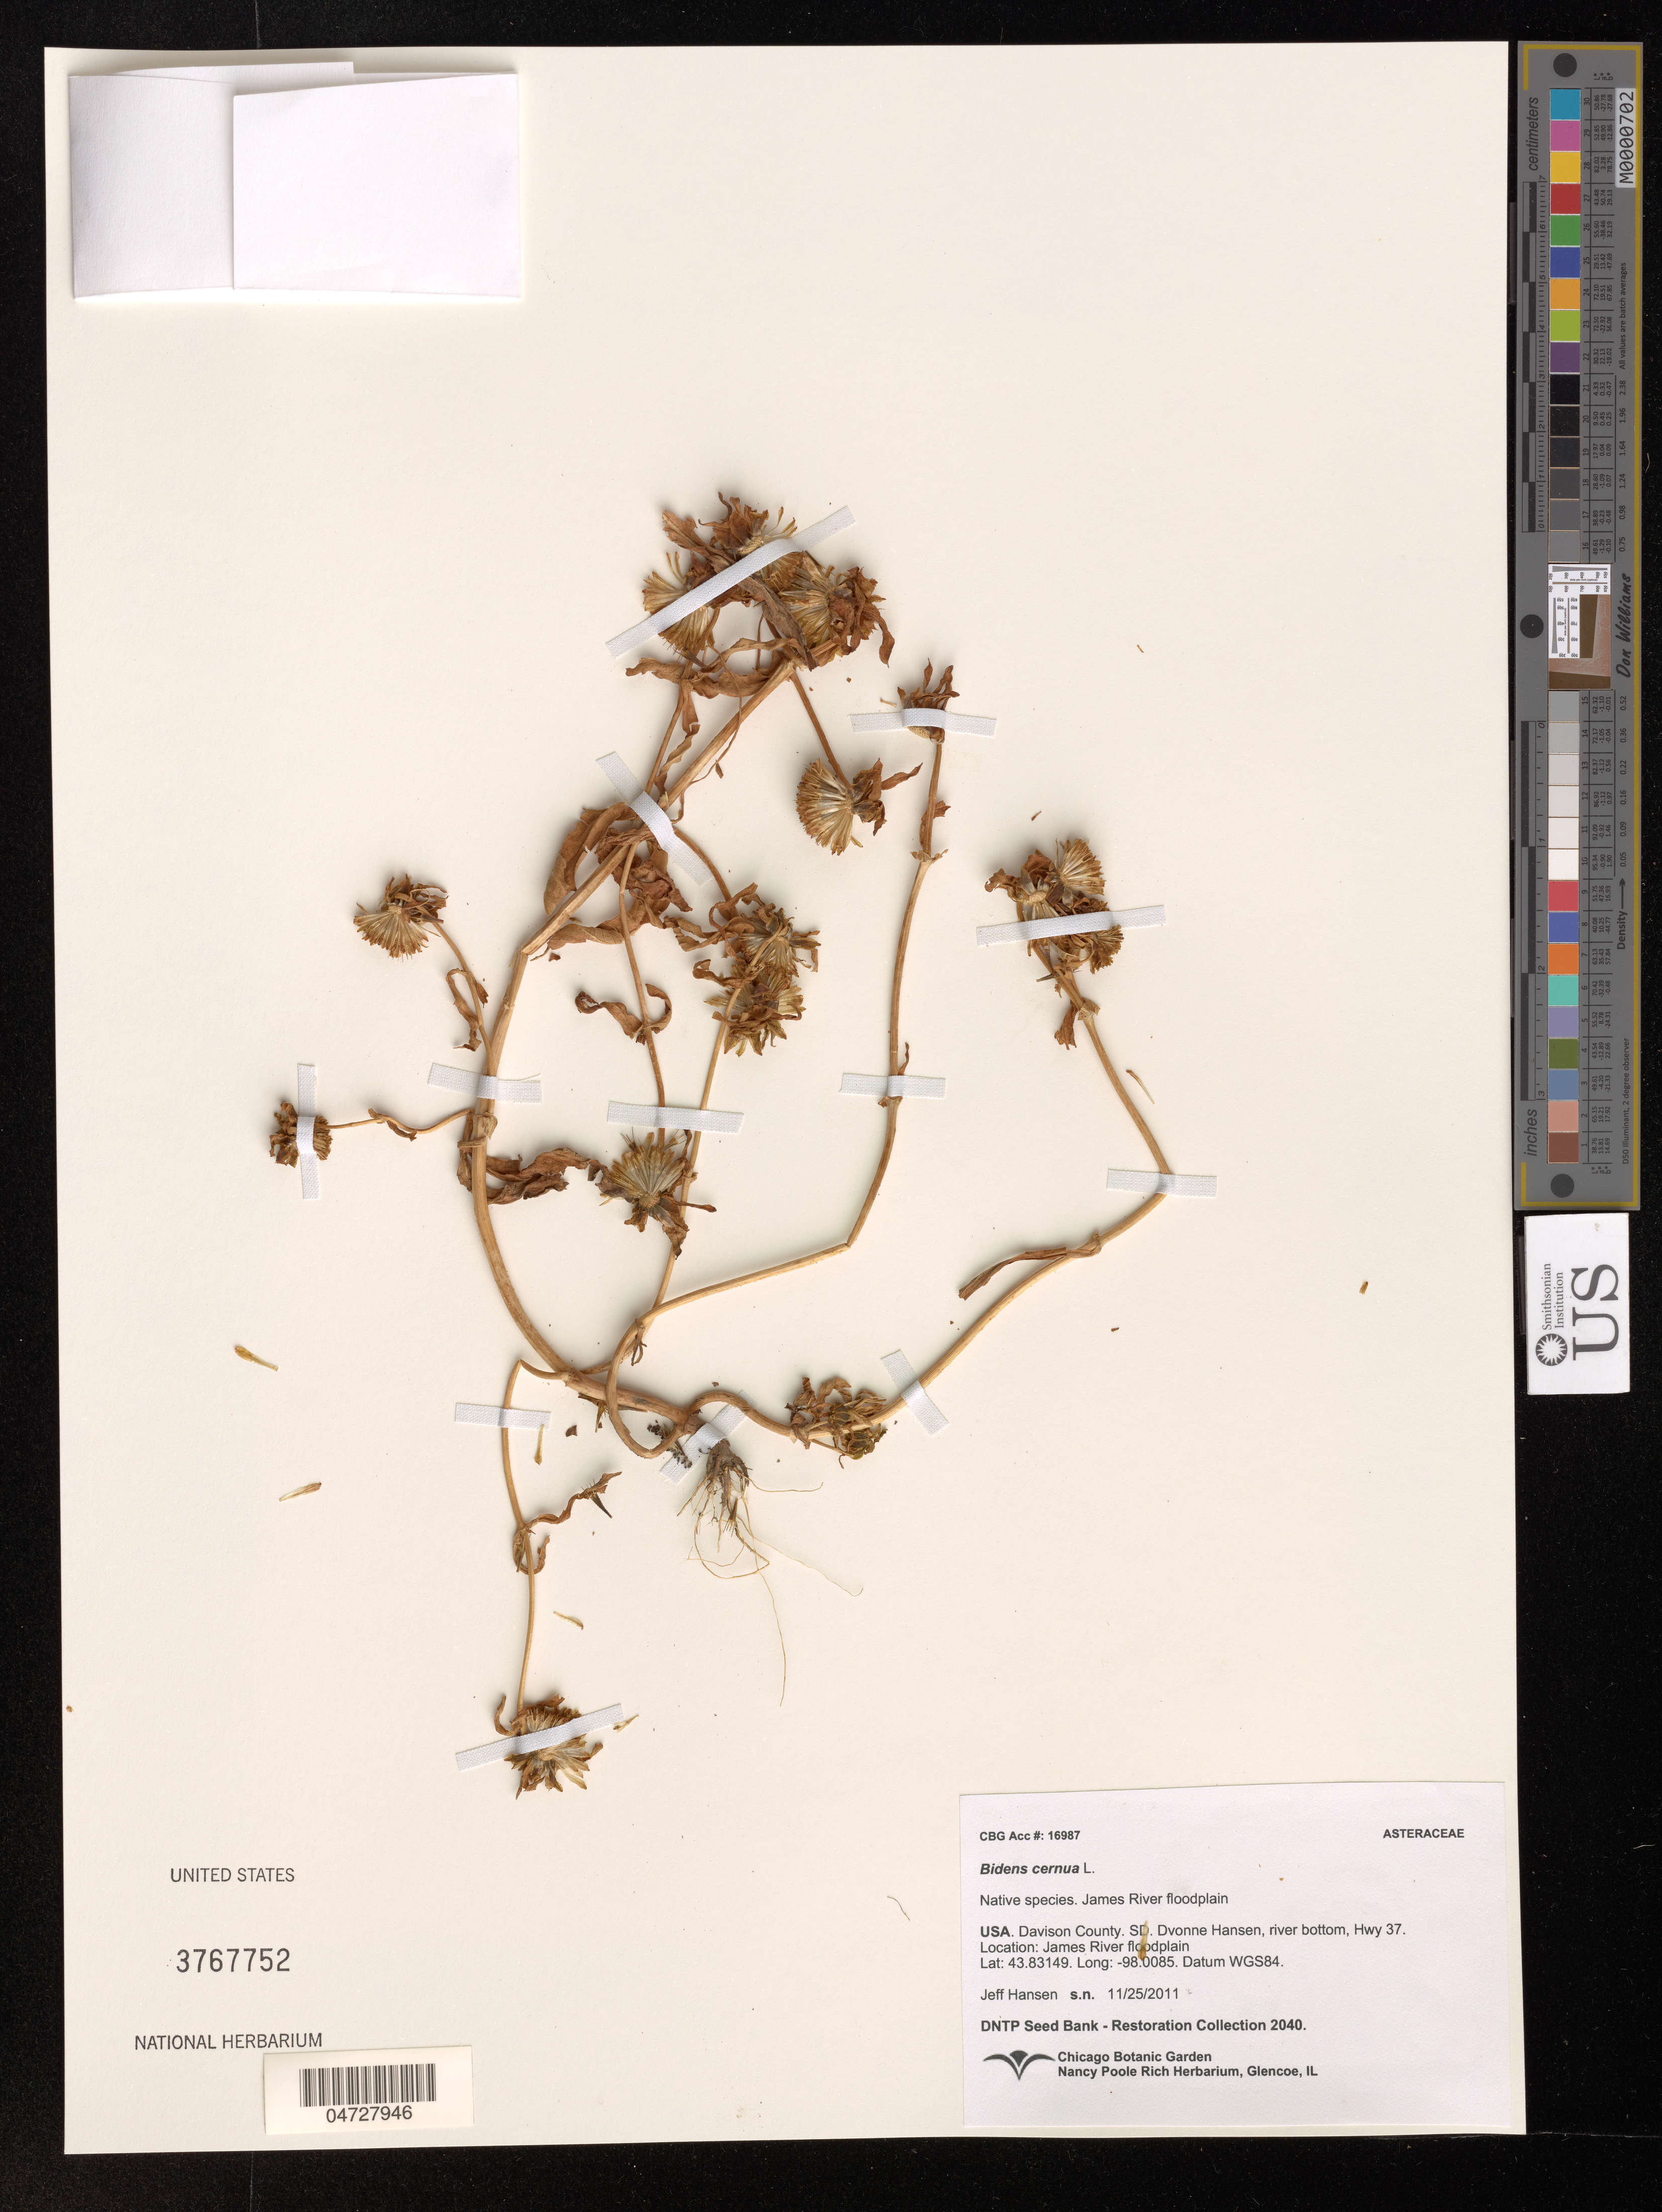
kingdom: Plantae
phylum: Tracheophyta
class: Magnoliopsida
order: Asterales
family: Asteraceae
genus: Bidens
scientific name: Bidens cernua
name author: L.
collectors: J. Hansen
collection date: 2011-11-25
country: United States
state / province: South Dakota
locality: Davidson County. SD. Dvonne Hansen, James River floodplain.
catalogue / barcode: US 3767752